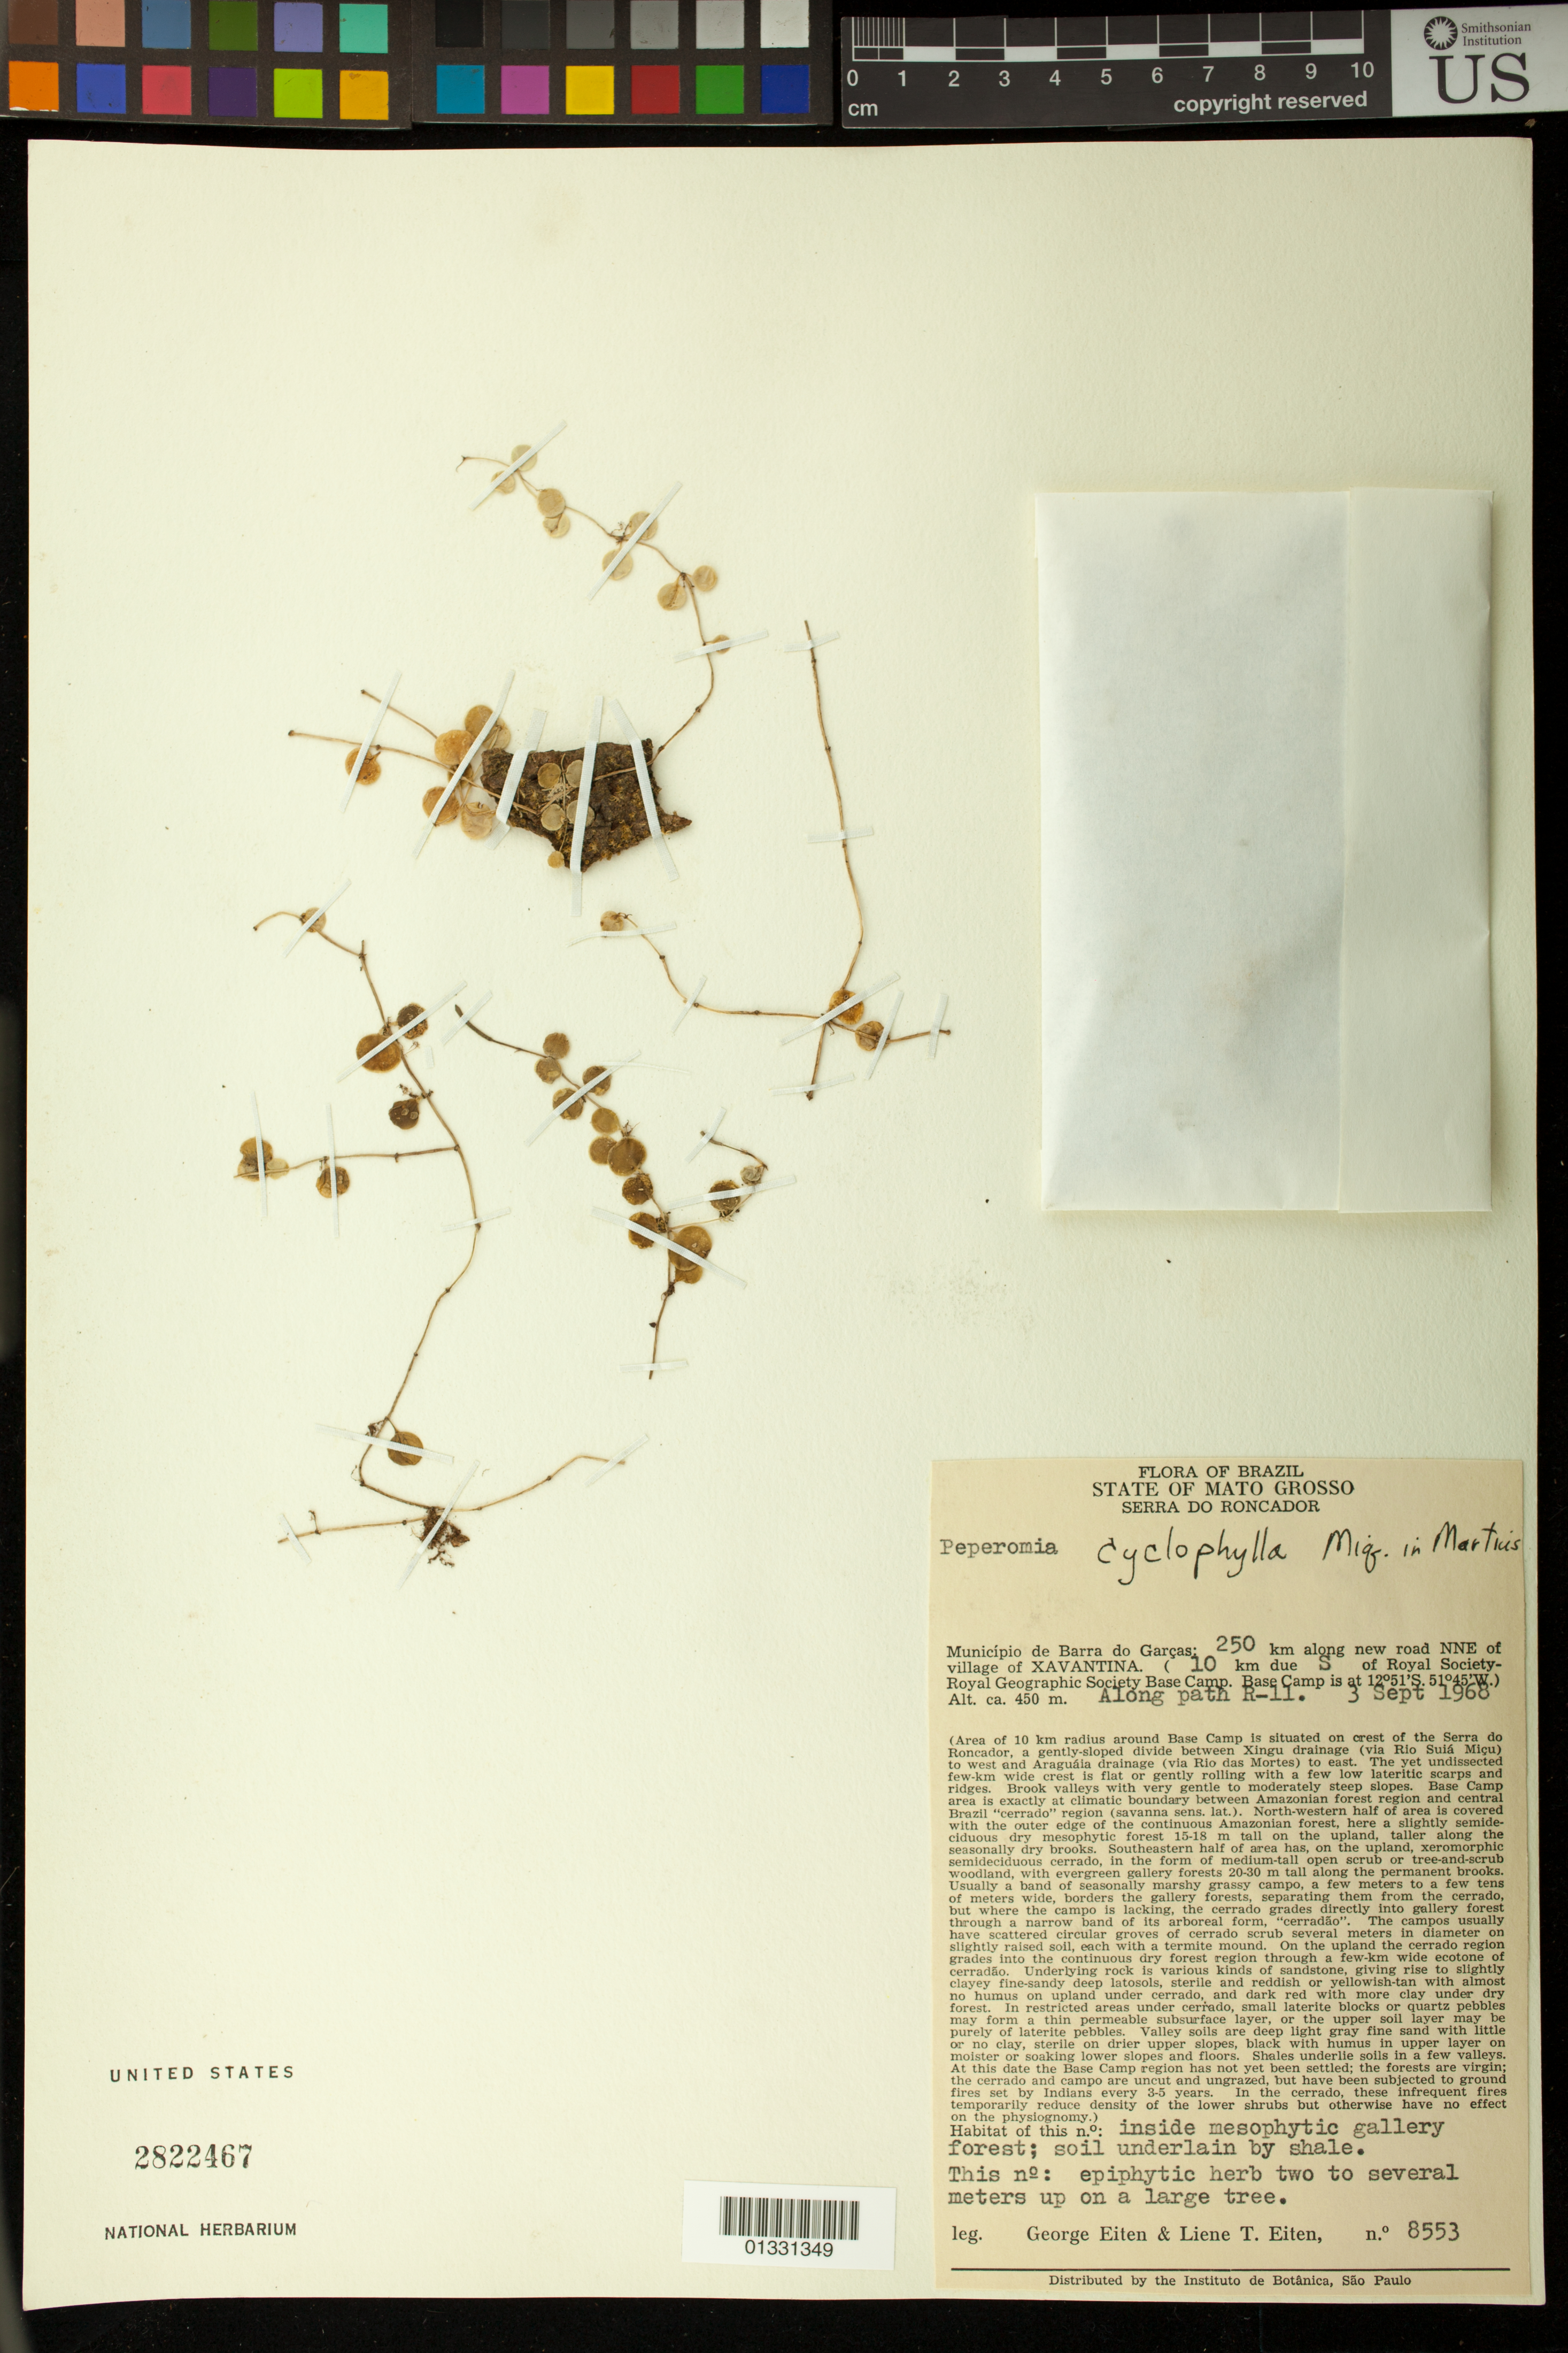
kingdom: Plantae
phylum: Tracheophyta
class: Magnoliopsida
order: Piperales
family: Piperaceae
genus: Peperomia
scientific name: Peperomia crinicaulis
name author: C. DC.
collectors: G. Eiten & L. T. Eiten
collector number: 8553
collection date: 1968-09-03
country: Brazil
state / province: Mato Grosso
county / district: Barra do Garças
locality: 250 Km along new road NNE of villafe of Xavantina. (10 Km due S of Royal Society Royal Geographic Society Base Camp. Along path R-11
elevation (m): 450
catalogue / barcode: US 2822467